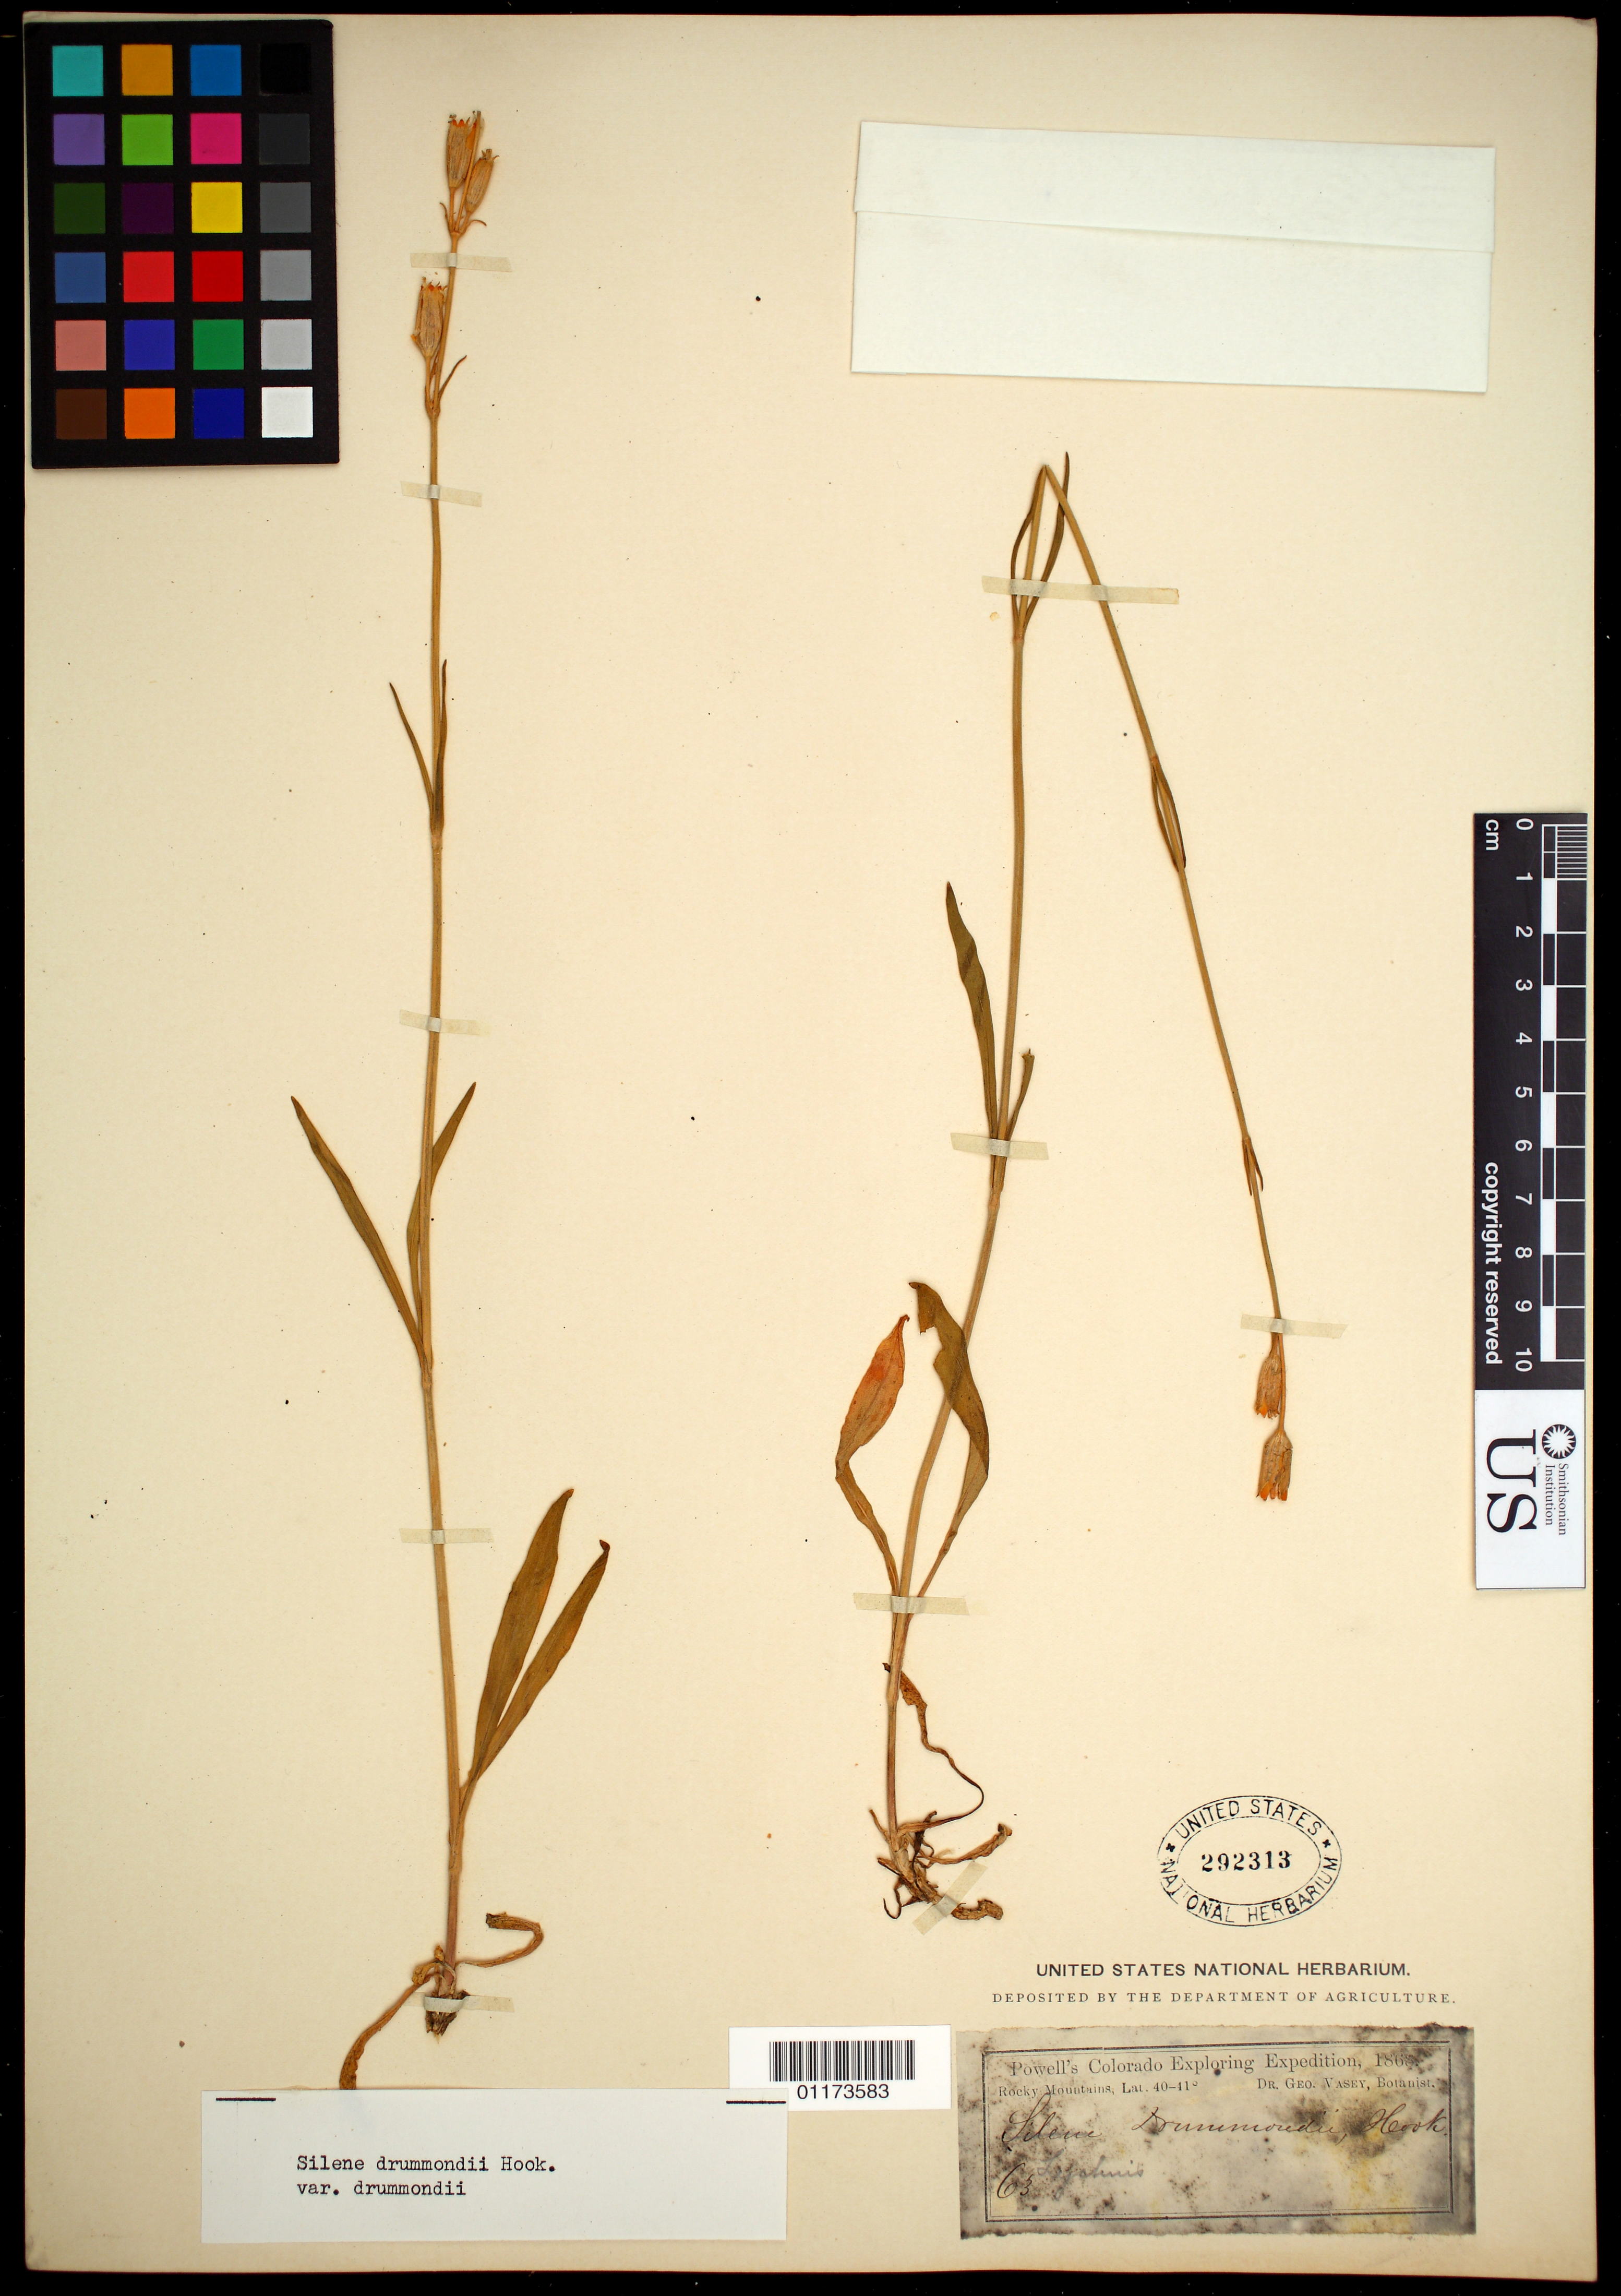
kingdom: Plantae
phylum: Tracheophyta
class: Magnoliopsida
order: Caryophyllales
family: Caryophyllaceae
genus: Silene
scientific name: Silene drummondii var. drummondii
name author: Hook.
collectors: G. Vasey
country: United States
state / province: Colorado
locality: Rocky Mountains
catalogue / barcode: US 292313